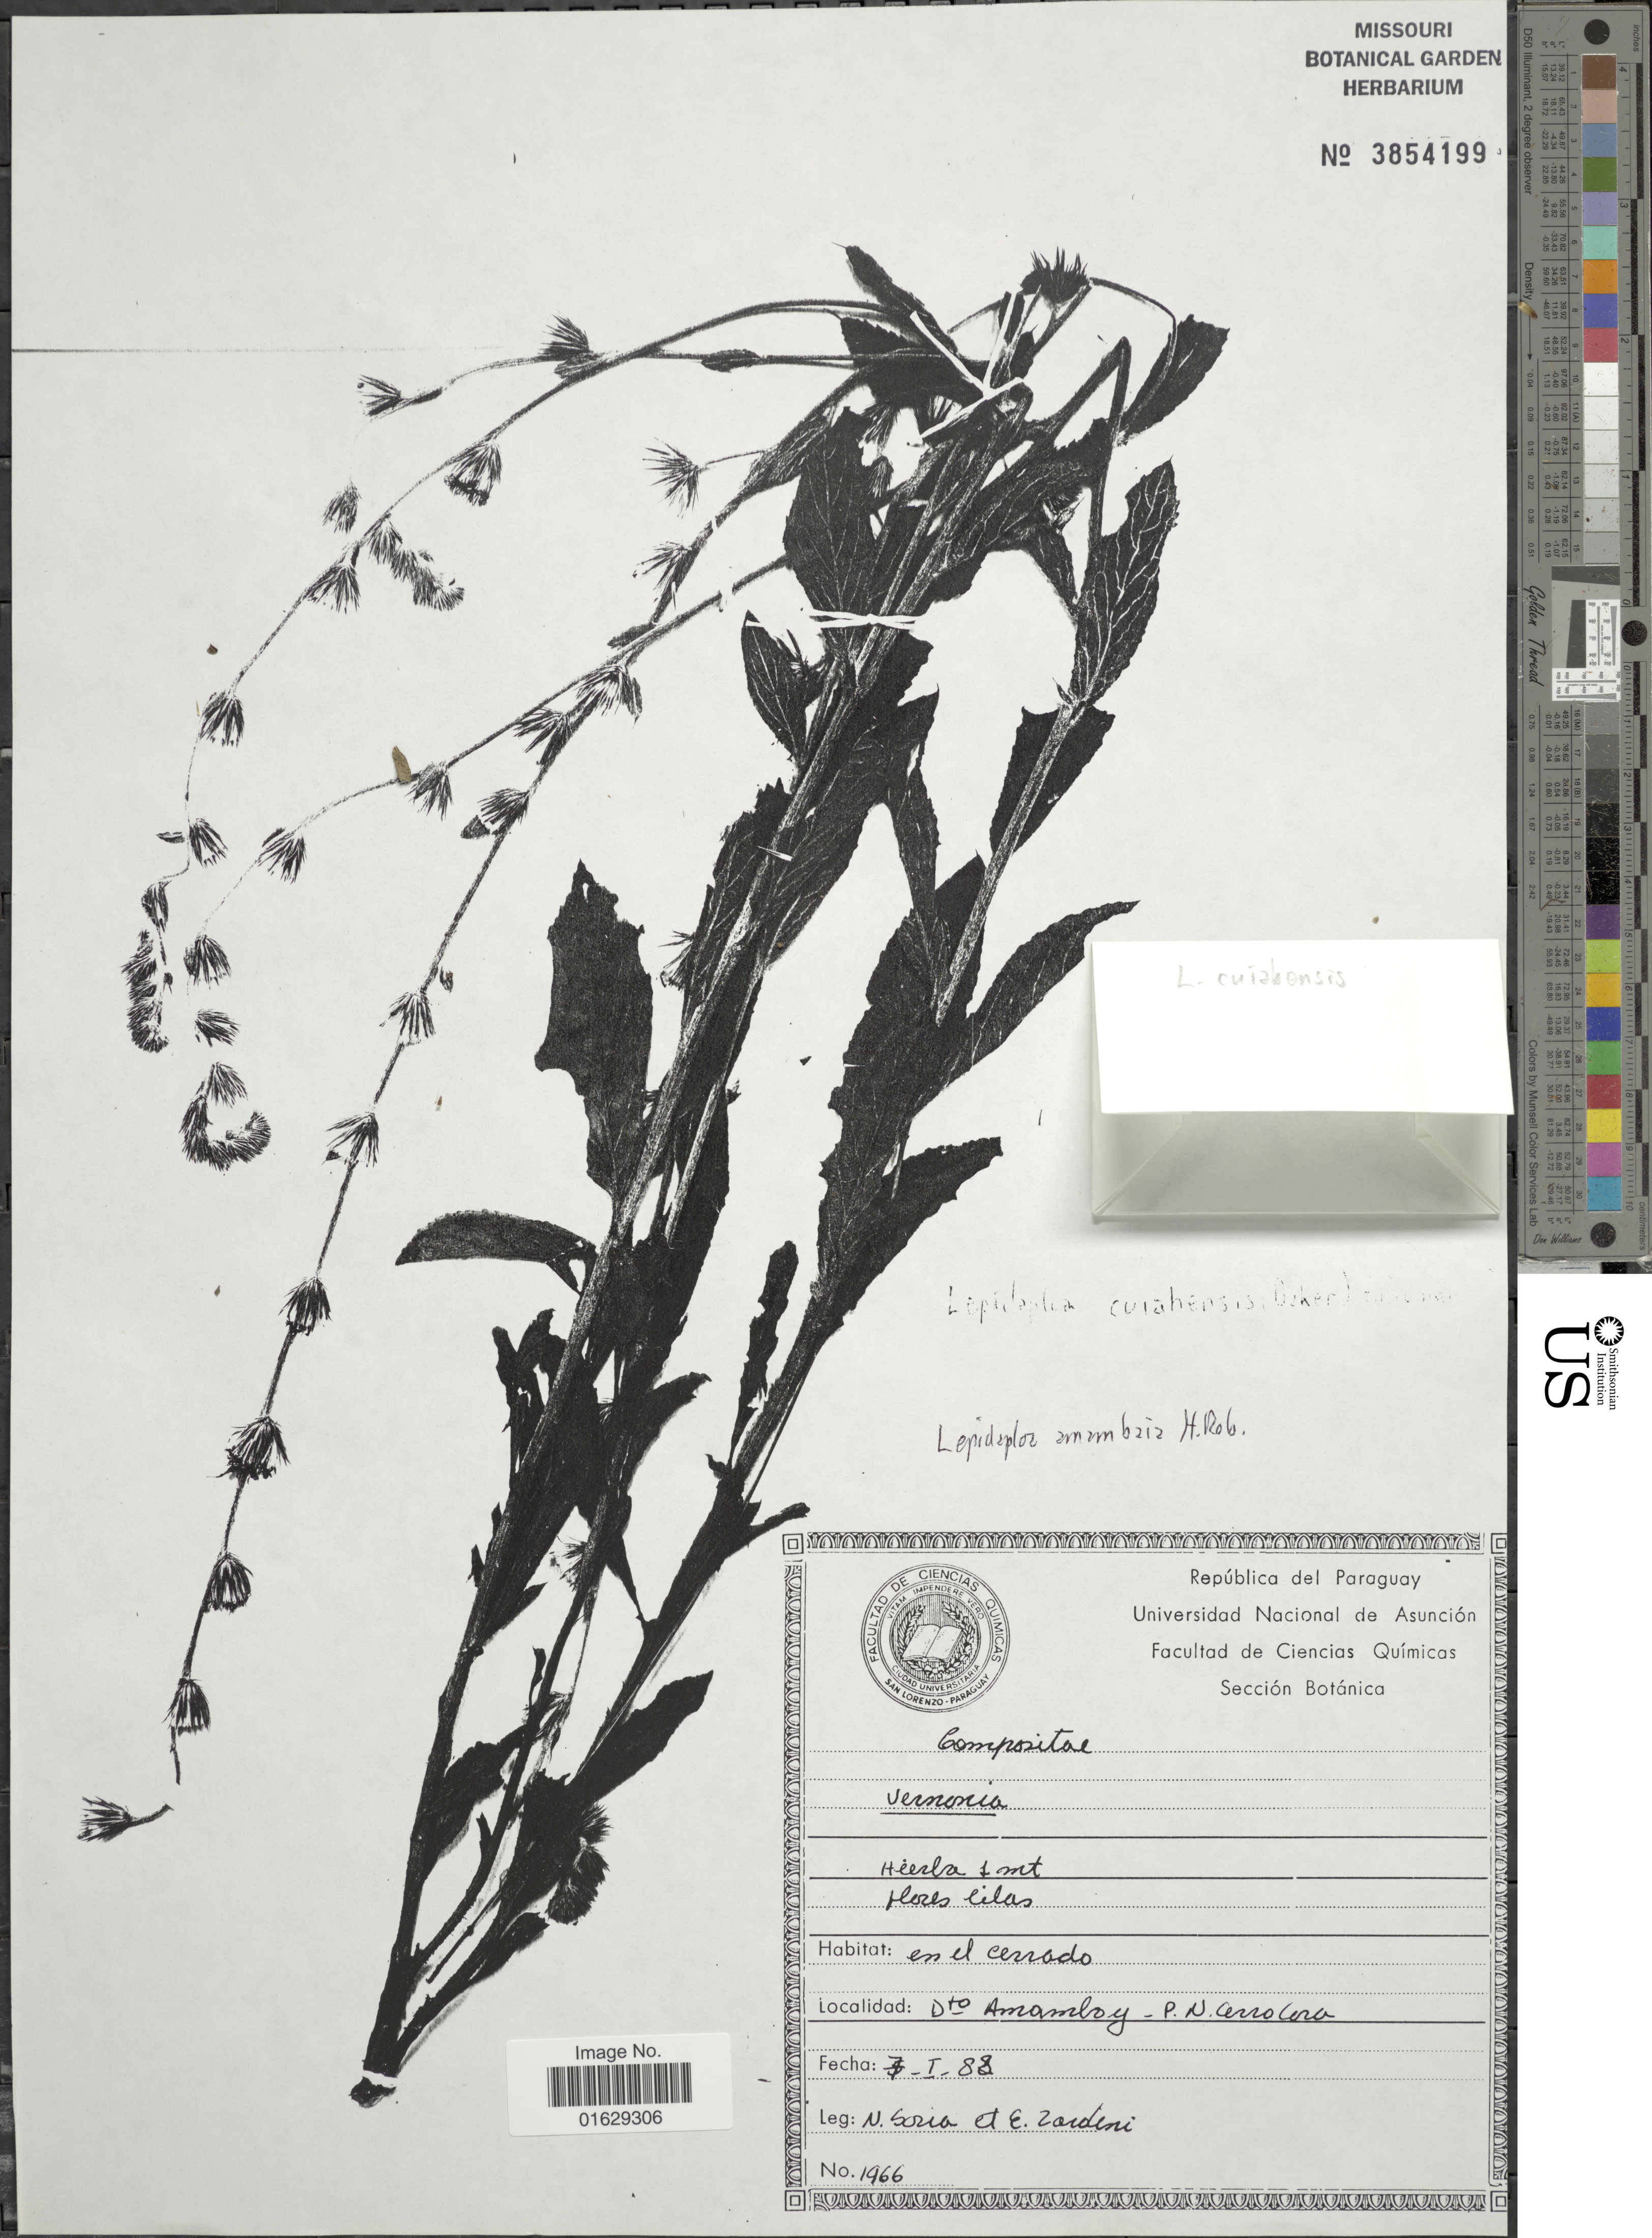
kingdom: Plantae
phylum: Tracheophyta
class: Magnoliopsida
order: Asterales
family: Asteraceae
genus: Lepidaploa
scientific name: Lepidaploa amambaia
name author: (H. Rob.)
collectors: N. Soria & E. M. Zardini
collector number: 1966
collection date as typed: Transcribed d/m/y: 7/1/88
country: Paraguay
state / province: Amambay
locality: Dto. Amambay- P. N. Cerro Cera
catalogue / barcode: US 3854199